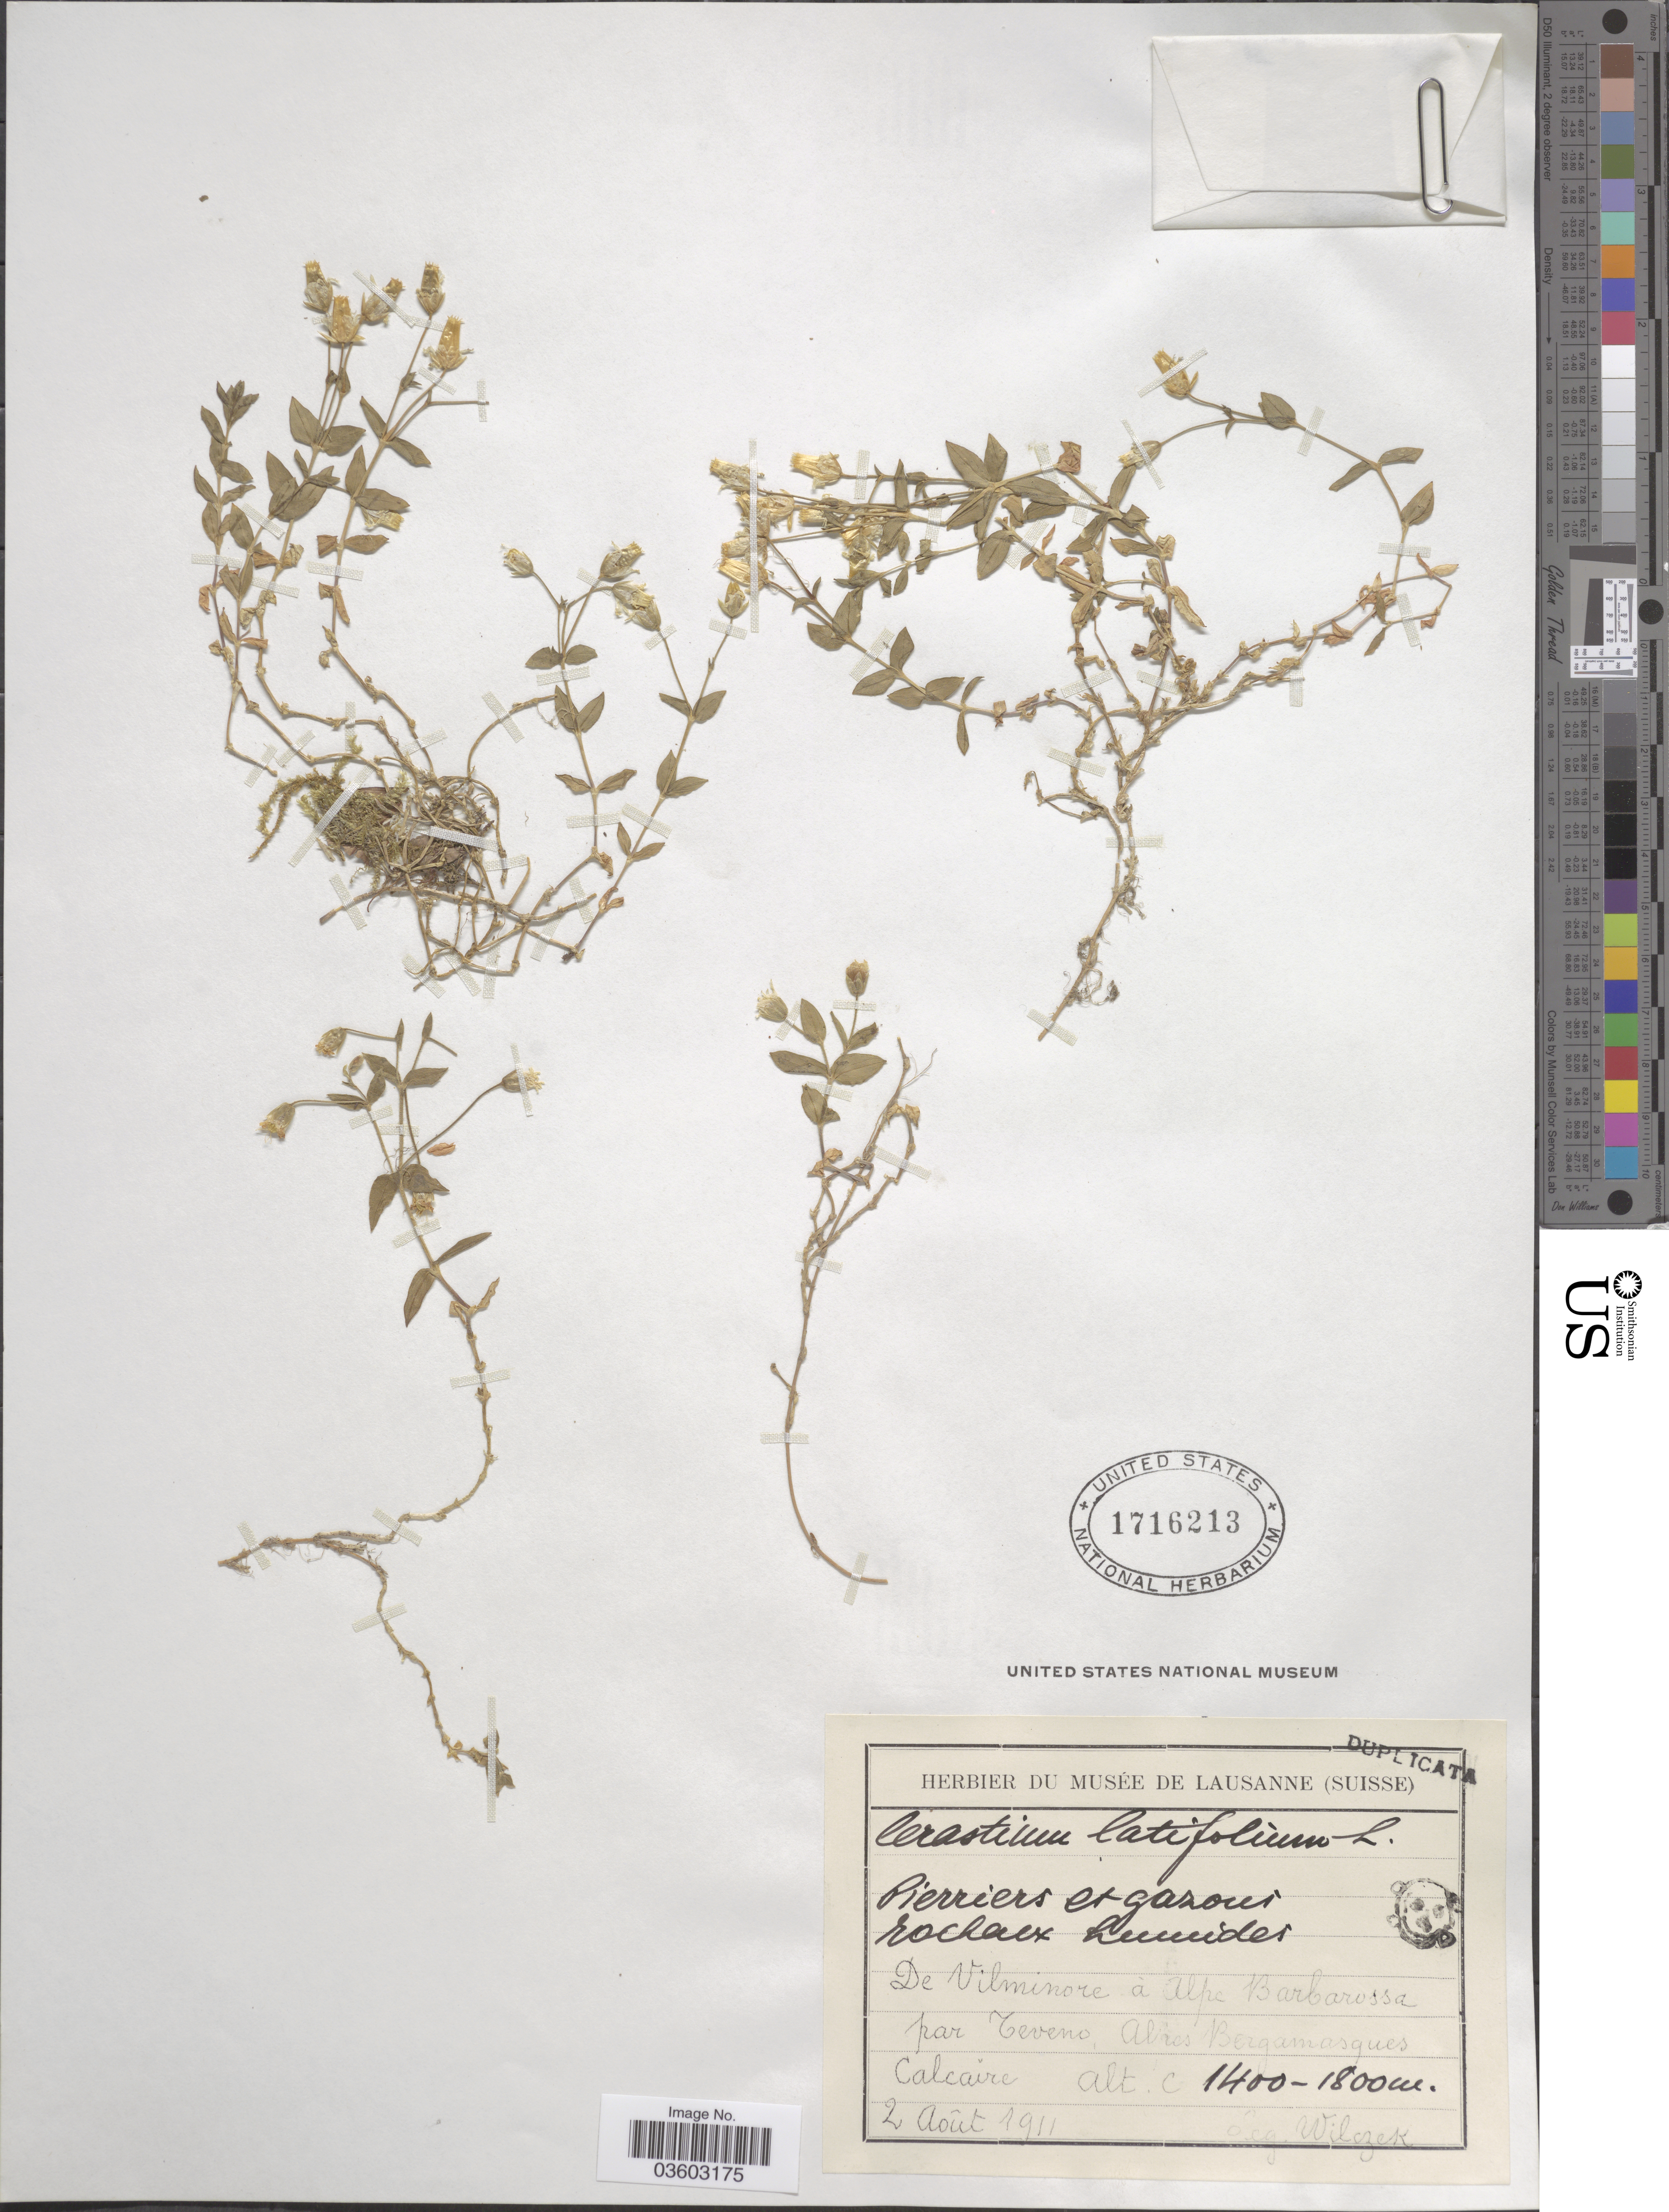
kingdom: Plantae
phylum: Tracheophyta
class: Magnoliopsida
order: Caryophyllales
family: Caryophyllaceae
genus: Cerastium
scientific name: Cerastium latifolium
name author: L.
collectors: Wilczek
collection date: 1911-08-02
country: Switzerland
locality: De Vilminore à Alpe Barbarossa par Teveno, Alpes Bergamasques Calcaire.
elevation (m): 1400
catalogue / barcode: US 1716213